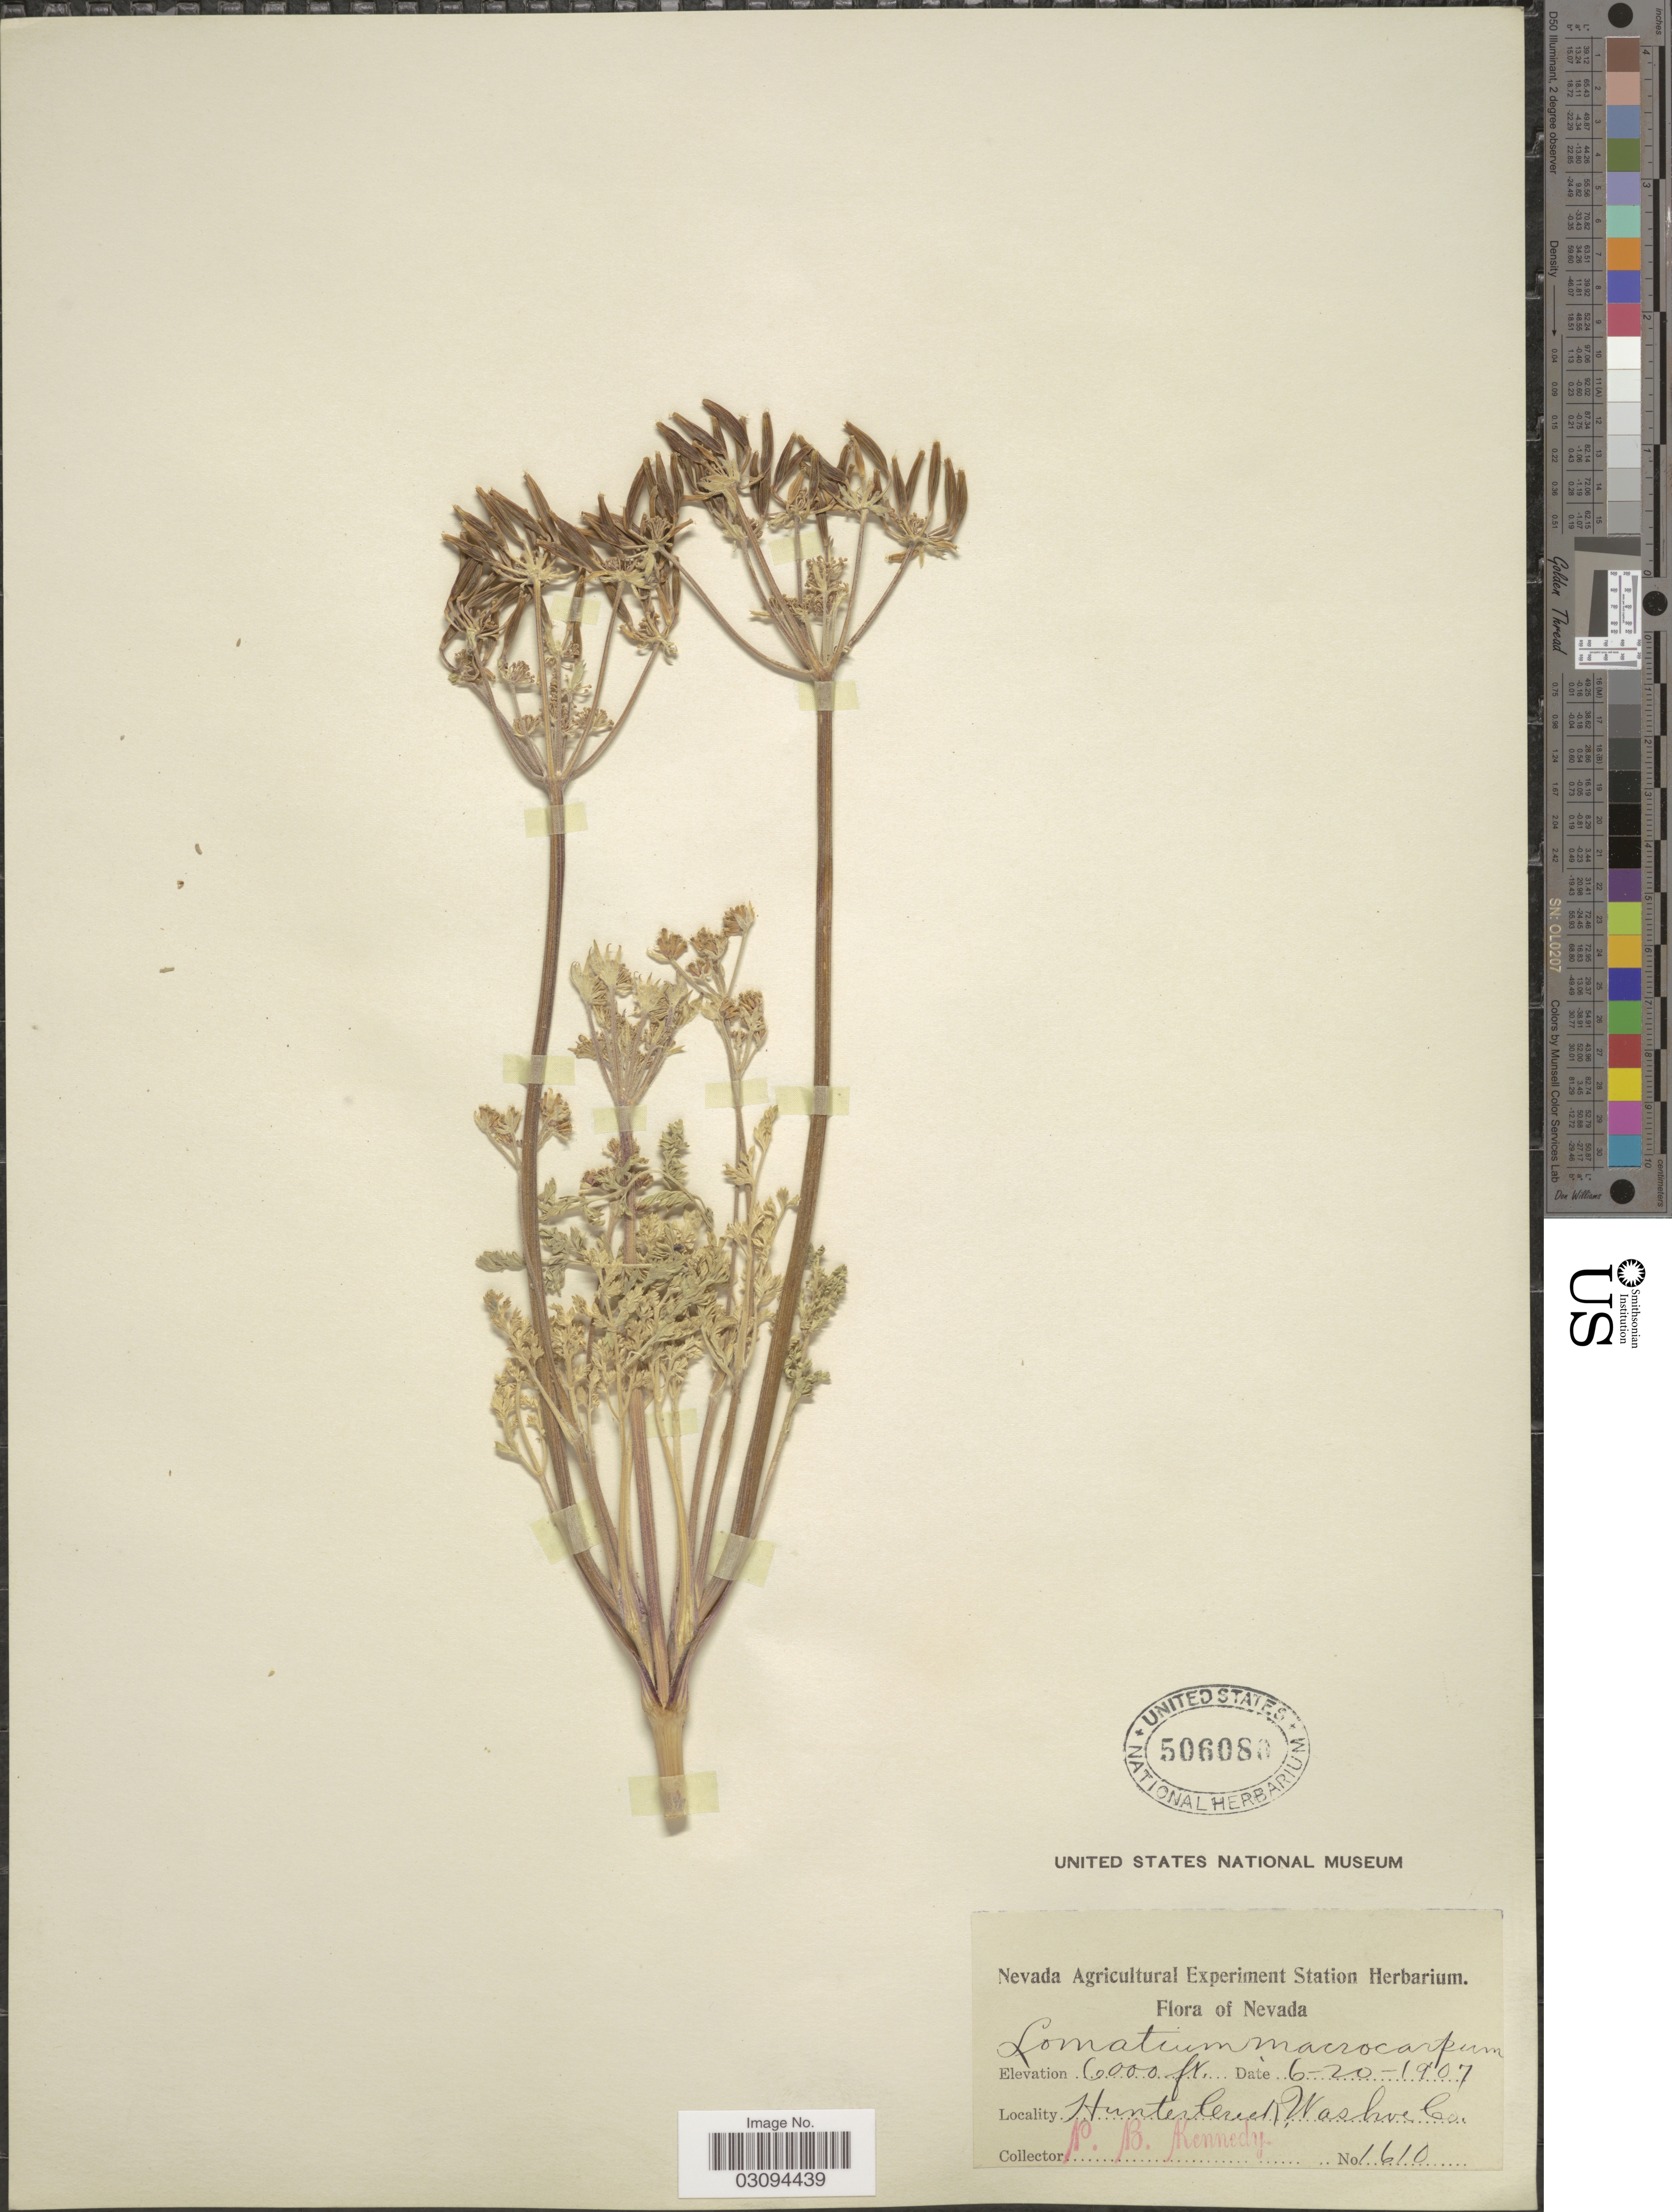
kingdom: Plantae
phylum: Tracheophyta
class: Magnoliopsida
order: Apiales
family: Apiaceae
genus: Lomatium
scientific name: Lomatium macrocarpum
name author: (Hook. et al.) J.M. Coult. & Rose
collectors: N. Kennedy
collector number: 1610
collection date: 1907-06-20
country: United States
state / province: Nevada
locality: Hunter Creek, Washoe Co.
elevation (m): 1829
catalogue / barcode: US 506080